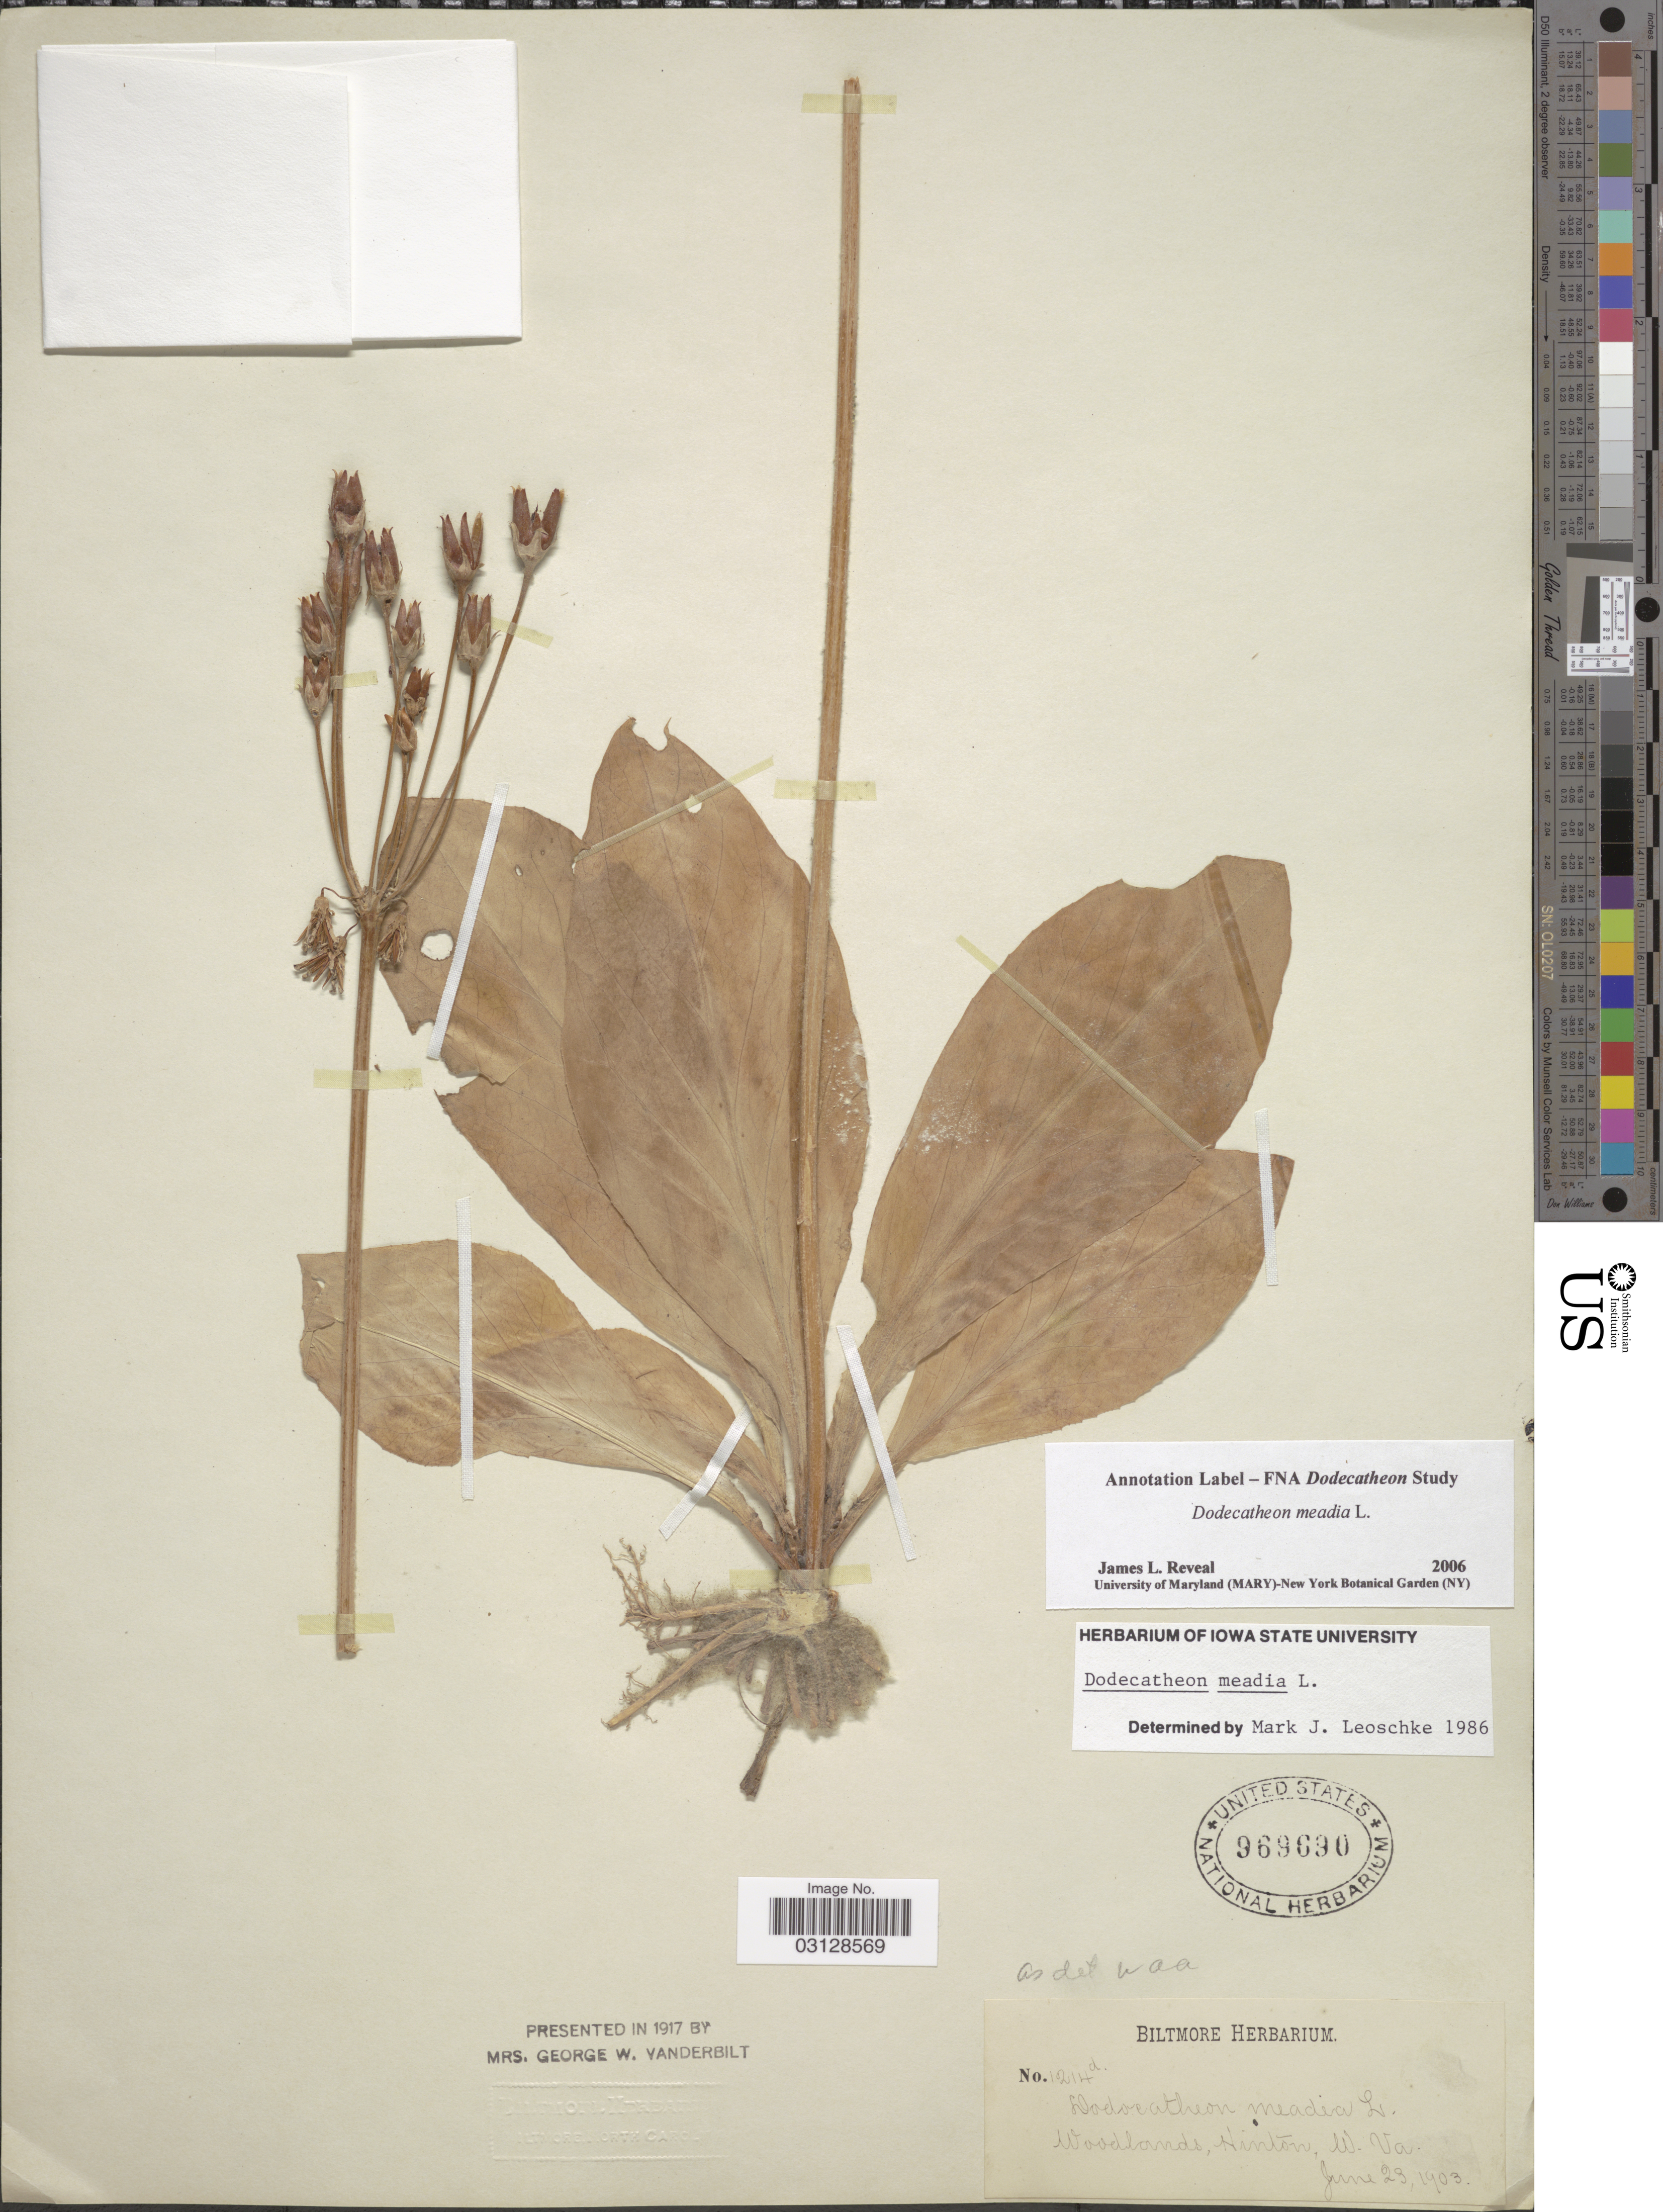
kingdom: Plantae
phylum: Tracheophyta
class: Magnoliopsida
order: Ericales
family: Primulaceae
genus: Dodecatheon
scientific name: Dodecatheon meadia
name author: L.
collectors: ex herb. Biltmore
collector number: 1214d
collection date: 1903-06-23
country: United States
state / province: West Virginia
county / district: Summers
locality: Woodlands, Hinton.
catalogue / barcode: US 969690